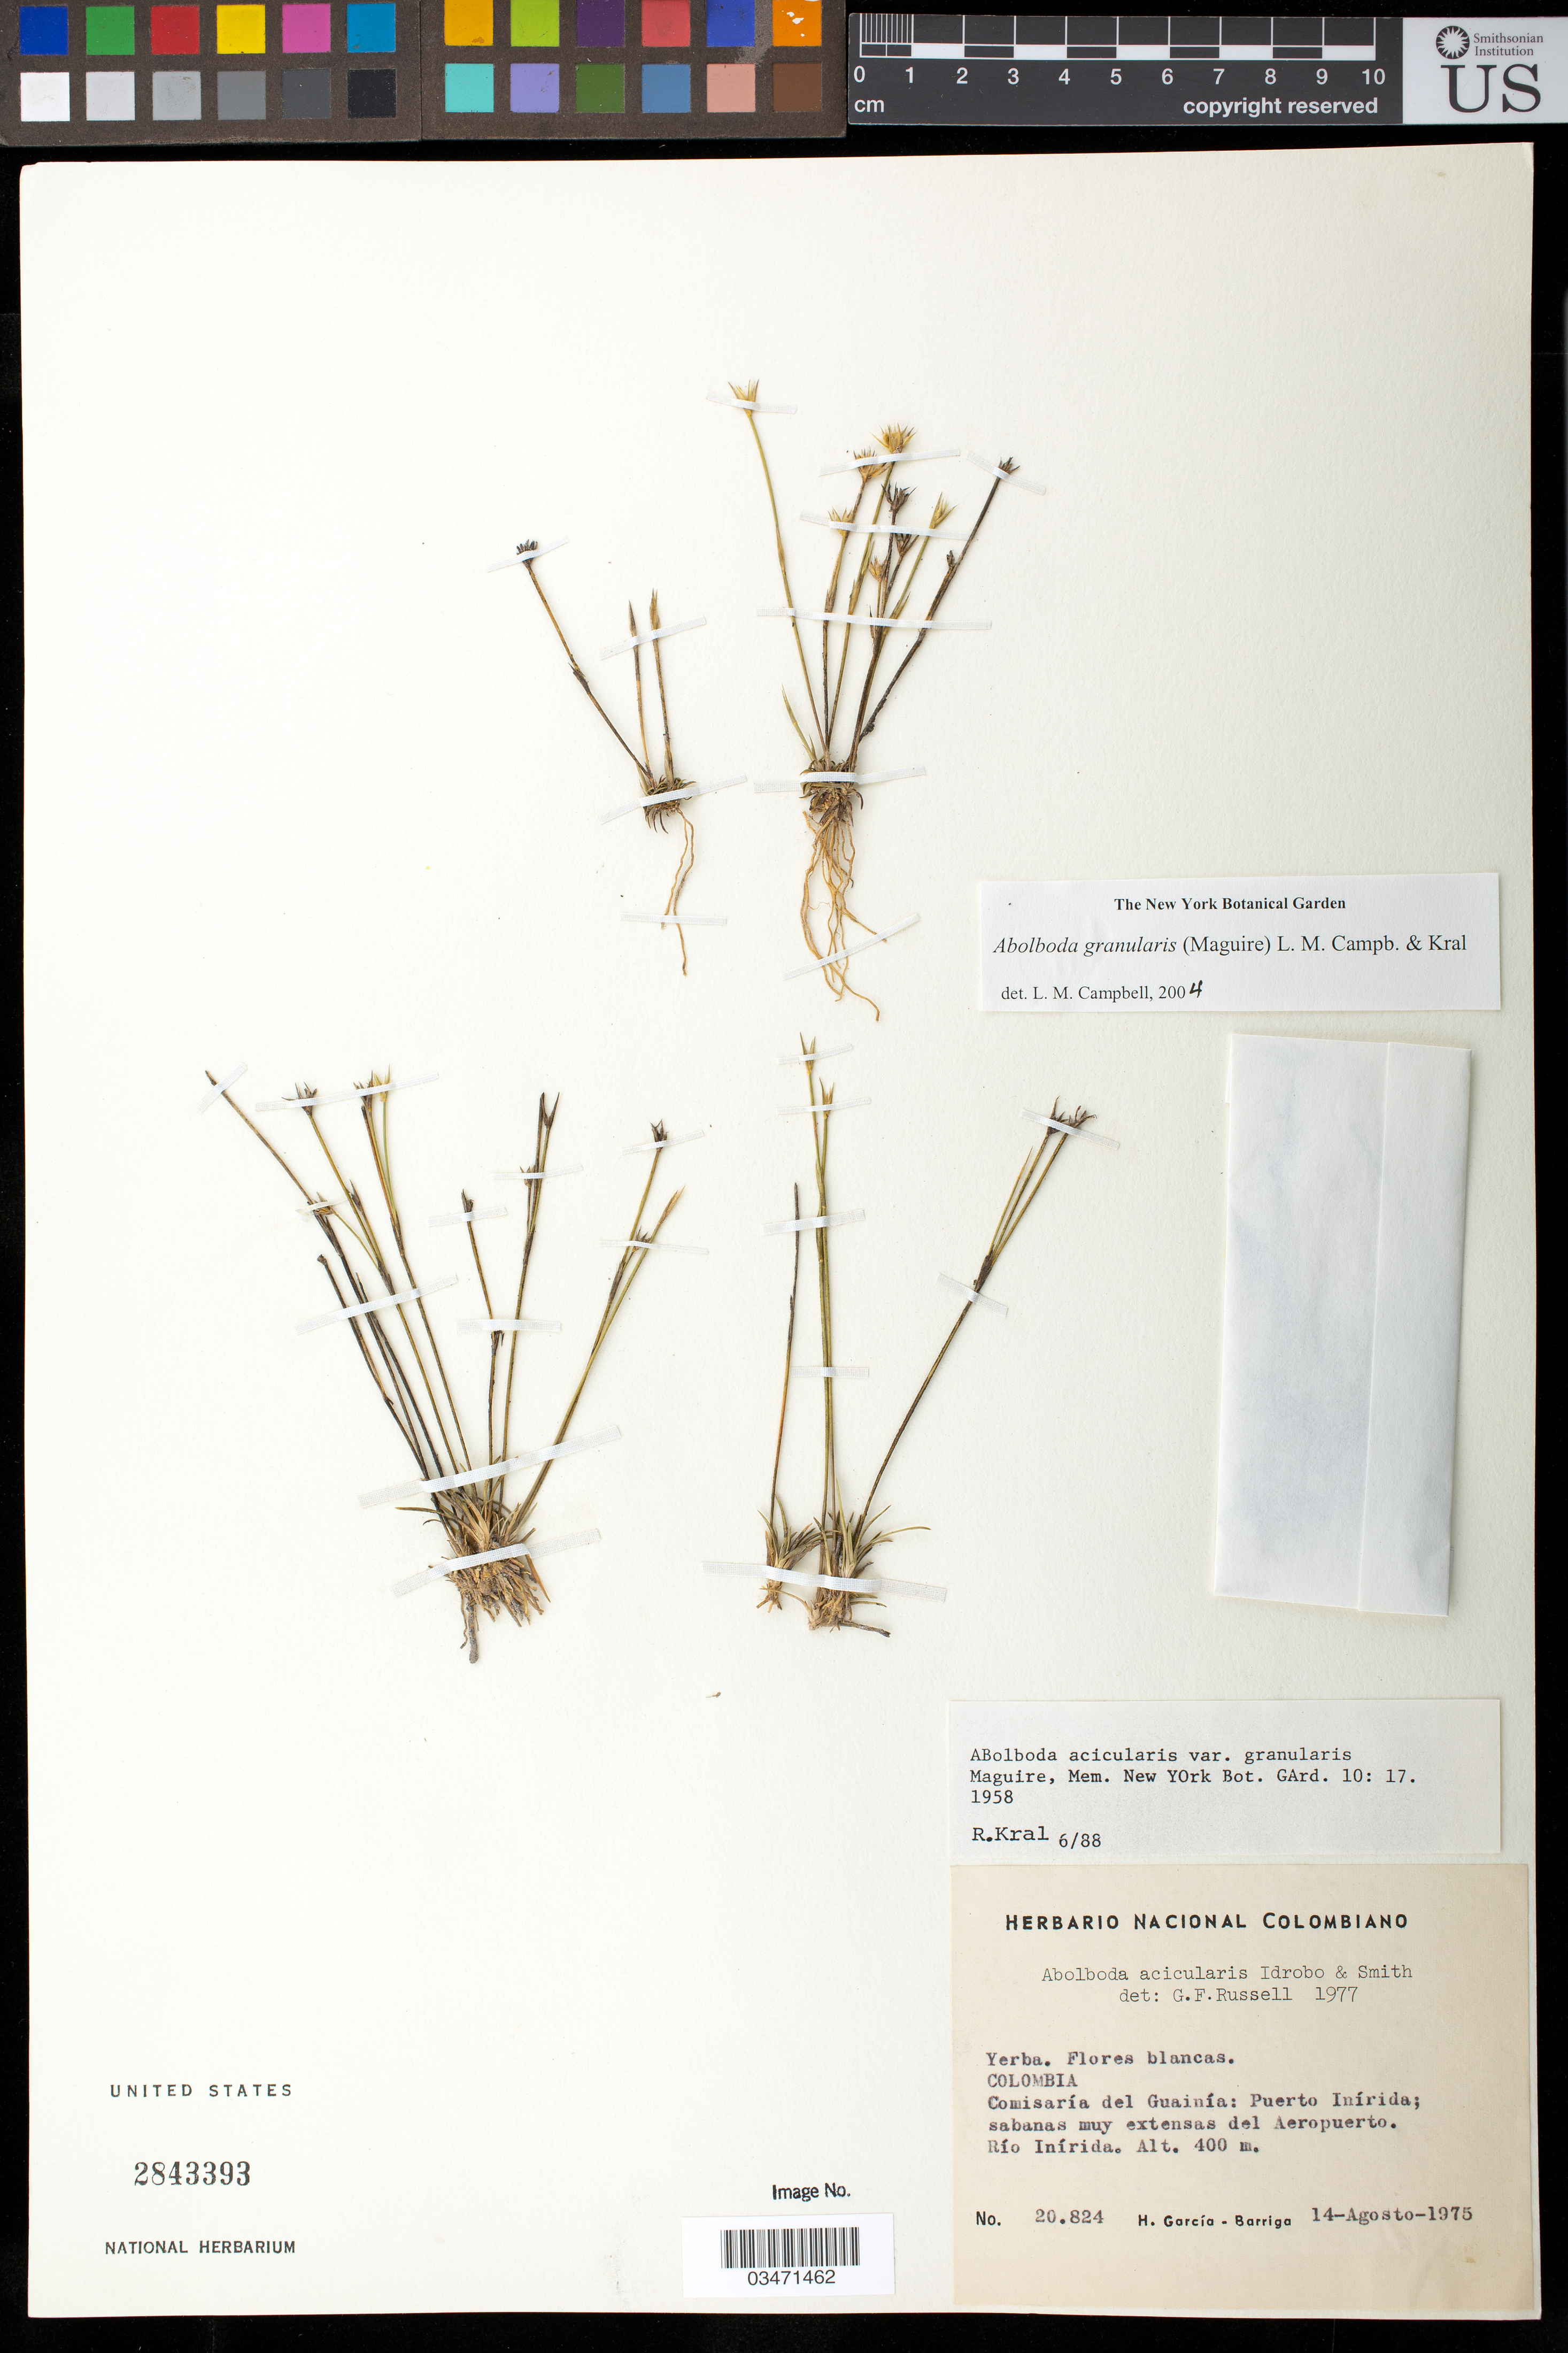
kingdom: Plantae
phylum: Tracheophyta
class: Liliopsida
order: Poales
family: Xyridaceae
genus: Abolboda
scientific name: Abolboda granularis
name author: (Maguire) L.M. Campb. & Kral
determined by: Campbell, L. M.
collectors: H. García Barriga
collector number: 20824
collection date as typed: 14 Aug 1975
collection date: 1975-08-14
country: Colombia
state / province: Guainía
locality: Puerto Inirida; Aeropuerto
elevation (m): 400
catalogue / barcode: US 2843393